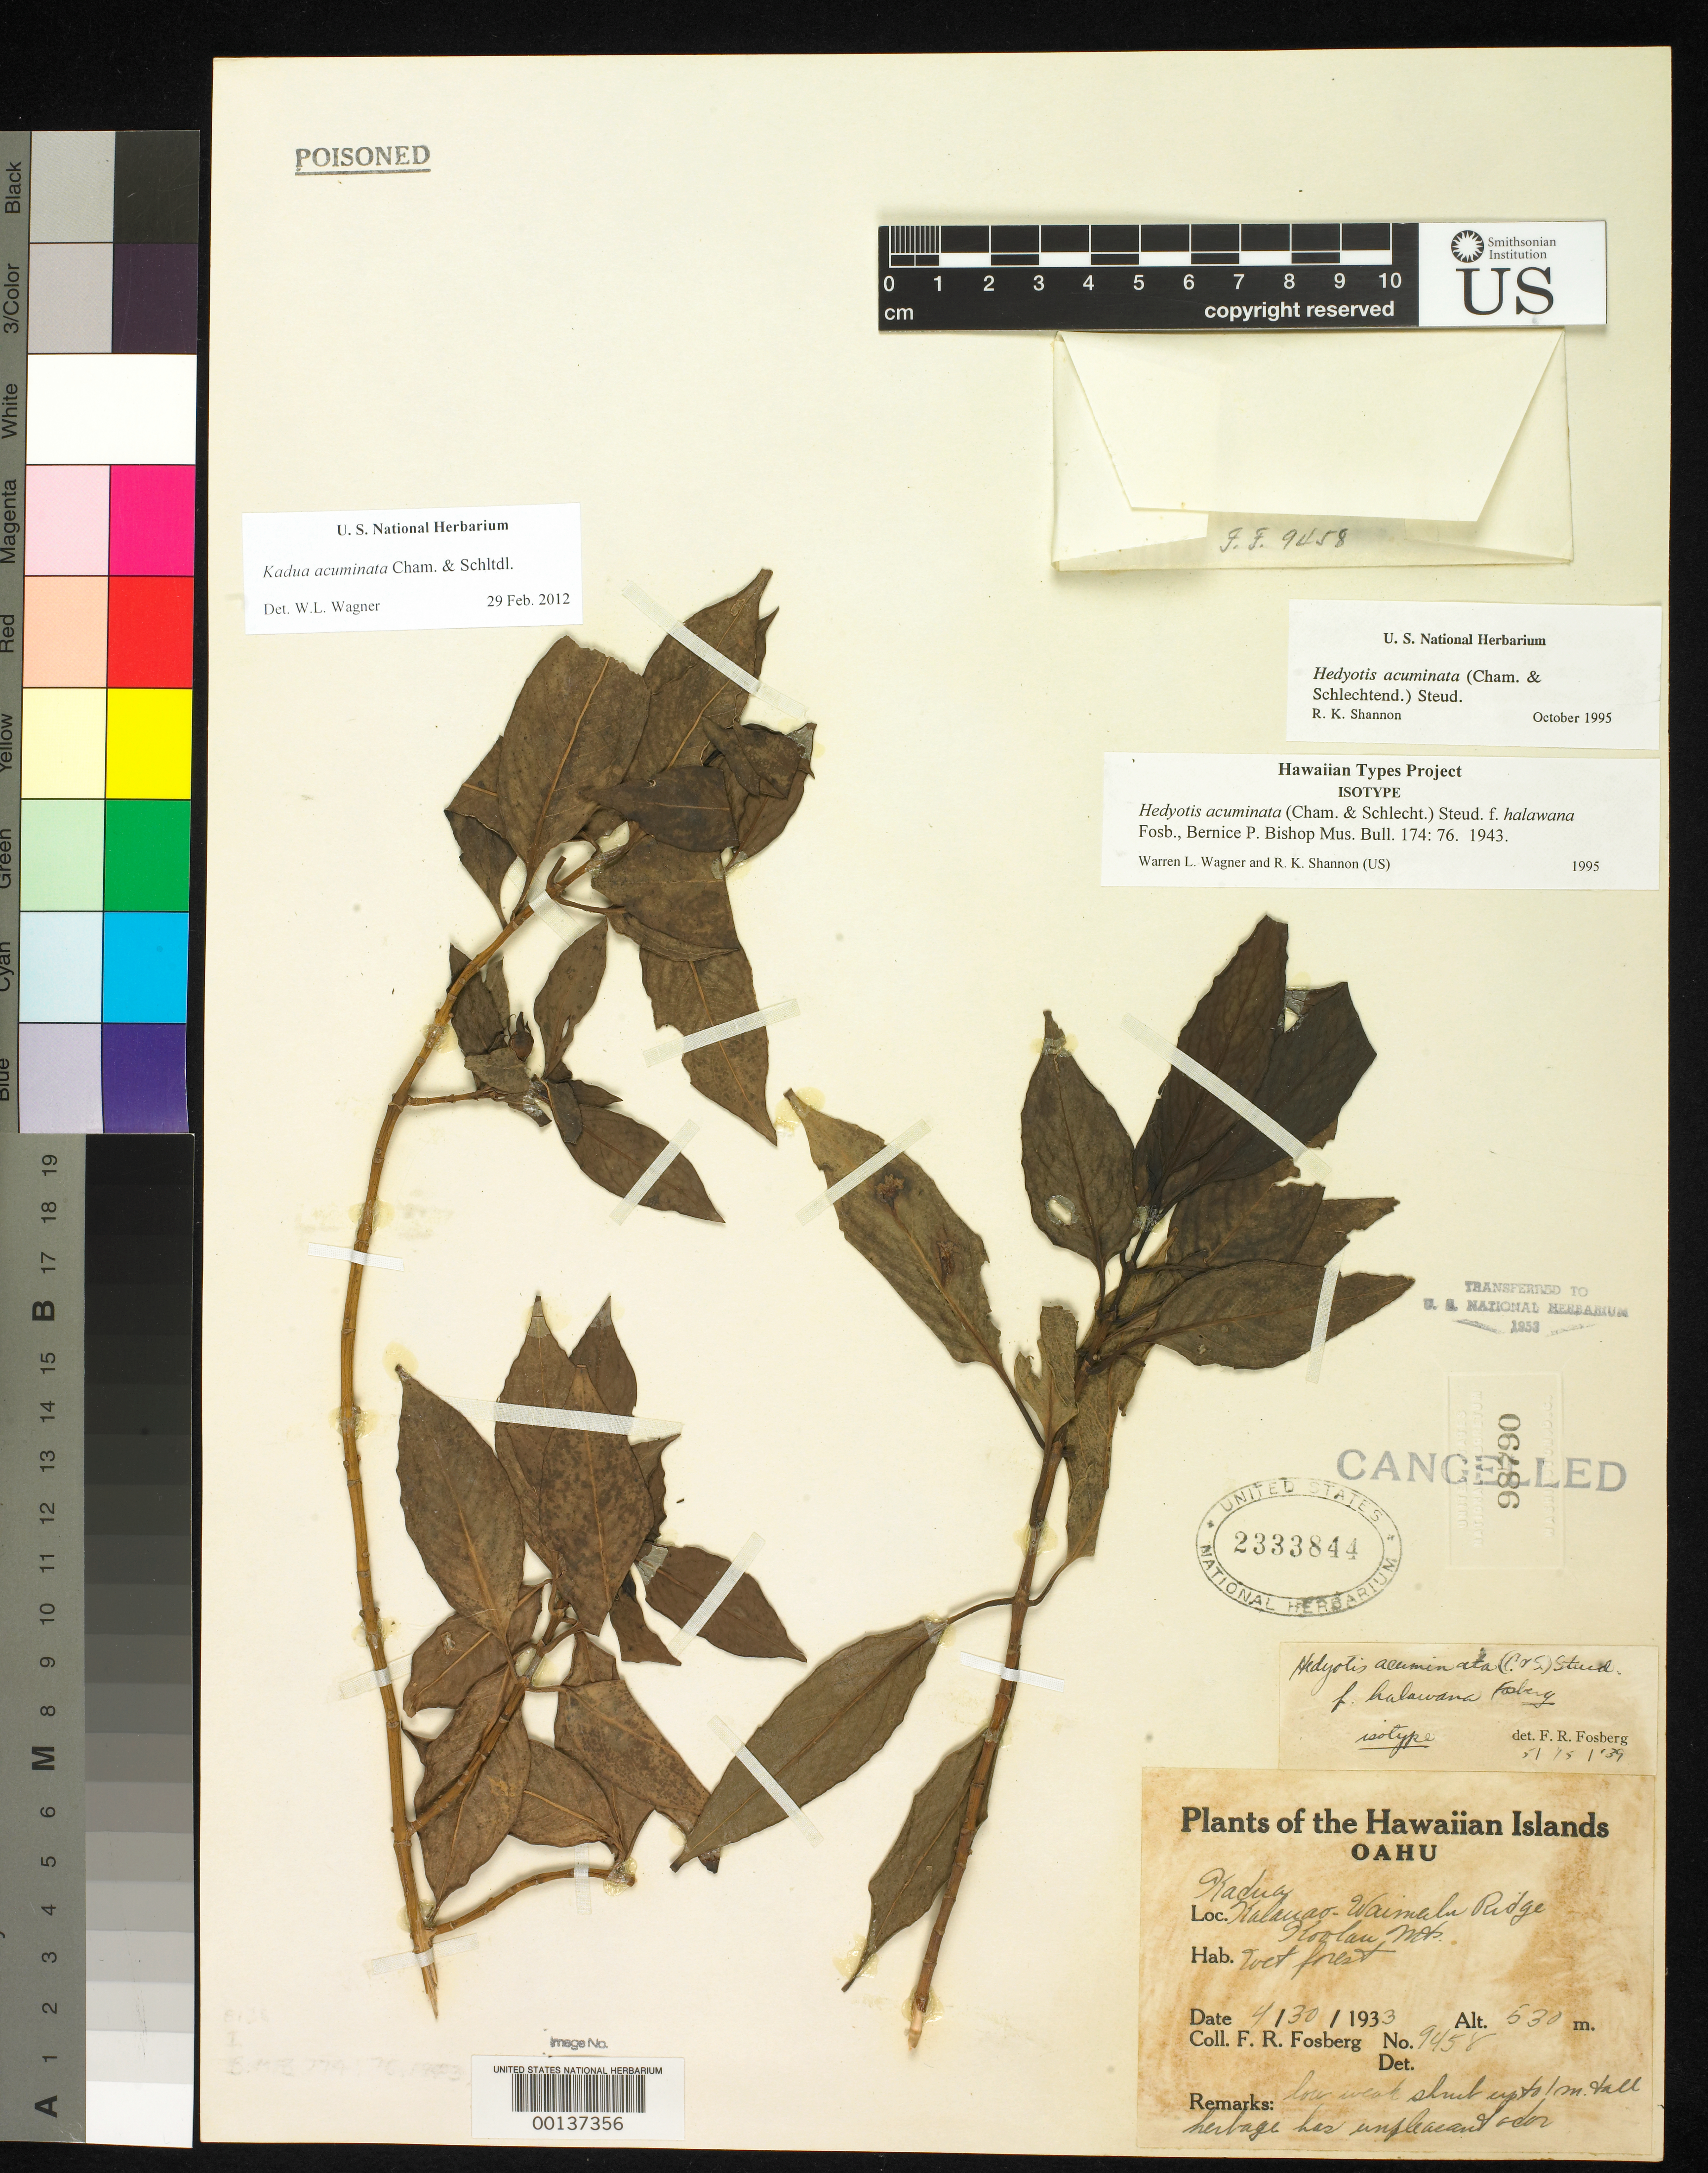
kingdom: Plantae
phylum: Tracheophyta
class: Magnoliopsida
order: Gentianales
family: Rubiaceae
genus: Hedyotis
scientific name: Hedyotis acuminata f. halawana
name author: Fosberg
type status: Isotype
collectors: F. R. Fosberg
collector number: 9458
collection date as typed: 30 Apr 1933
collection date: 1933-04-30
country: United States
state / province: Hawaii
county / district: Honolulu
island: Oahu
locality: Koolau Range, Kalauao-waimalu Ridge.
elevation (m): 530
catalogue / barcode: US 2333844